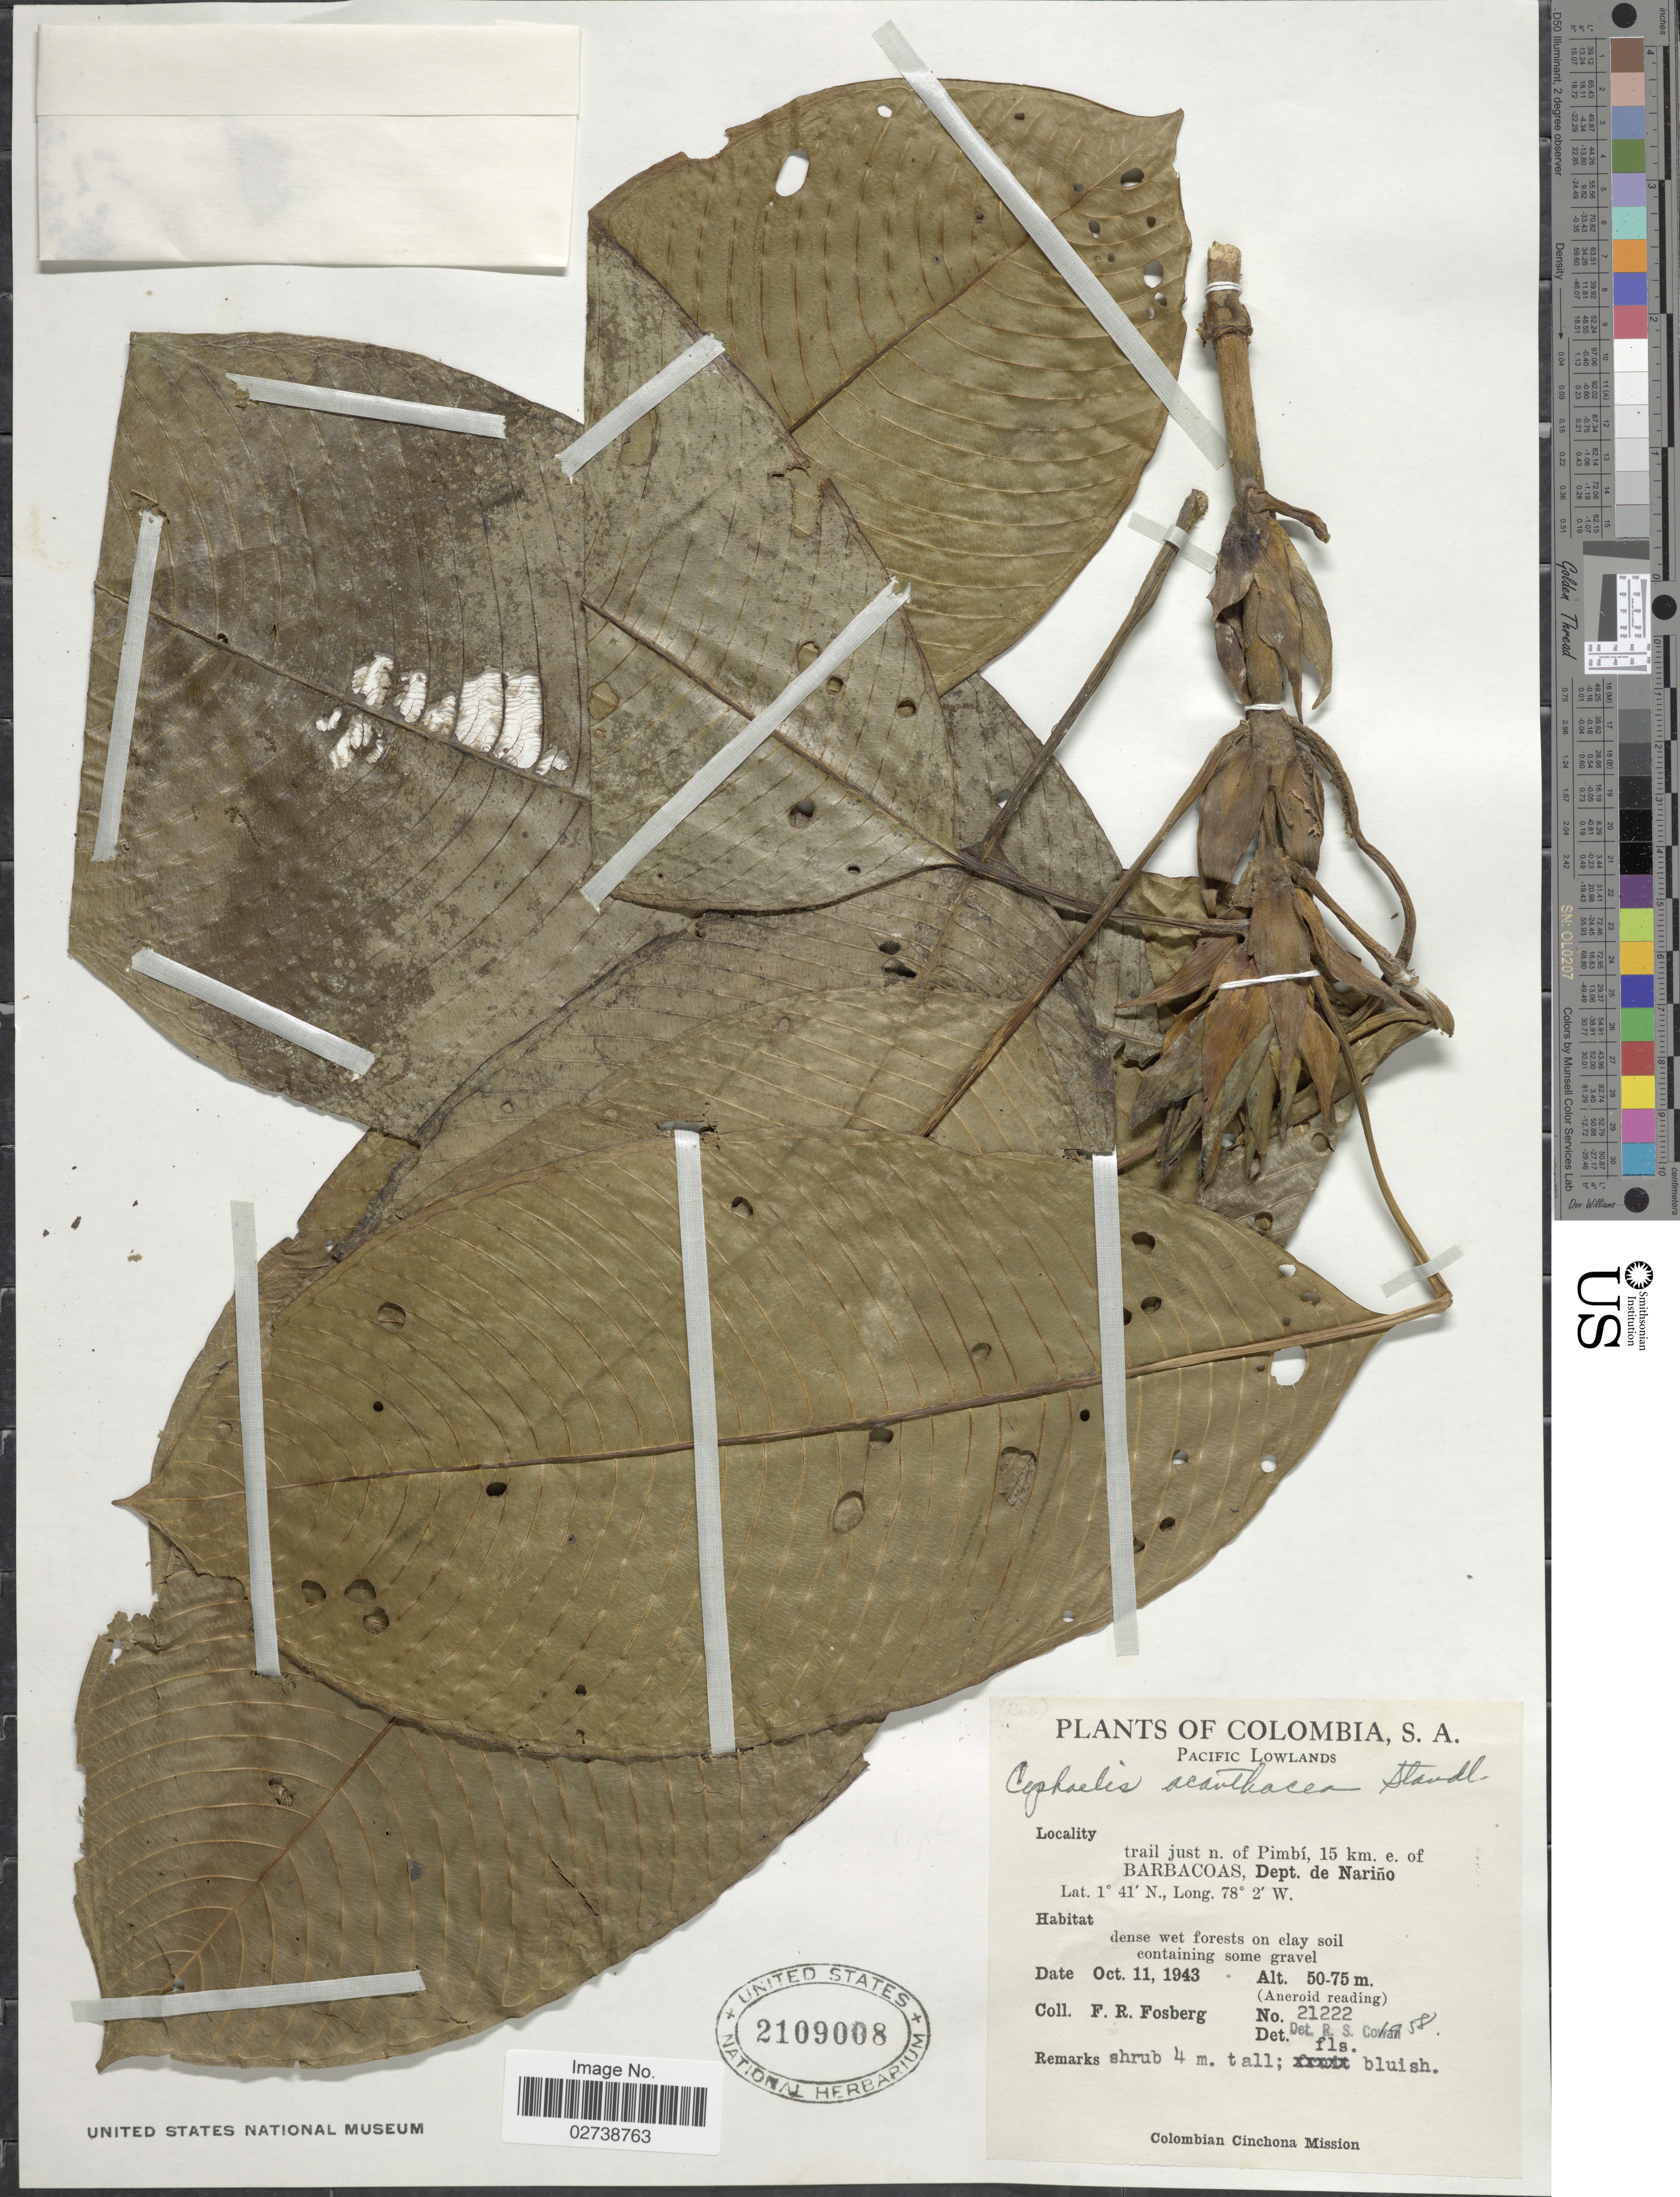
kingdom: Plantae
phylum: Tracheophyta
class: Magnoliopsida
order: Gentianales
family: Rubiaceae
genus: Palicourea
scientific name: Palicourea acanthacea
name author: C.M. Taylor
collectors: F. R. Fosberg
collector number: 21222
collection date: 1943-10-11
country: Colombia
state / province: Nariño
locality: Pacific Lowlands, trail just n. of Pimbí, 15 km e. of Barbacoas, Dept. de Nariño, dense wet forests on clay soil containing some gravel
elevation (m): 50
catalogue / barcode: US 2109008